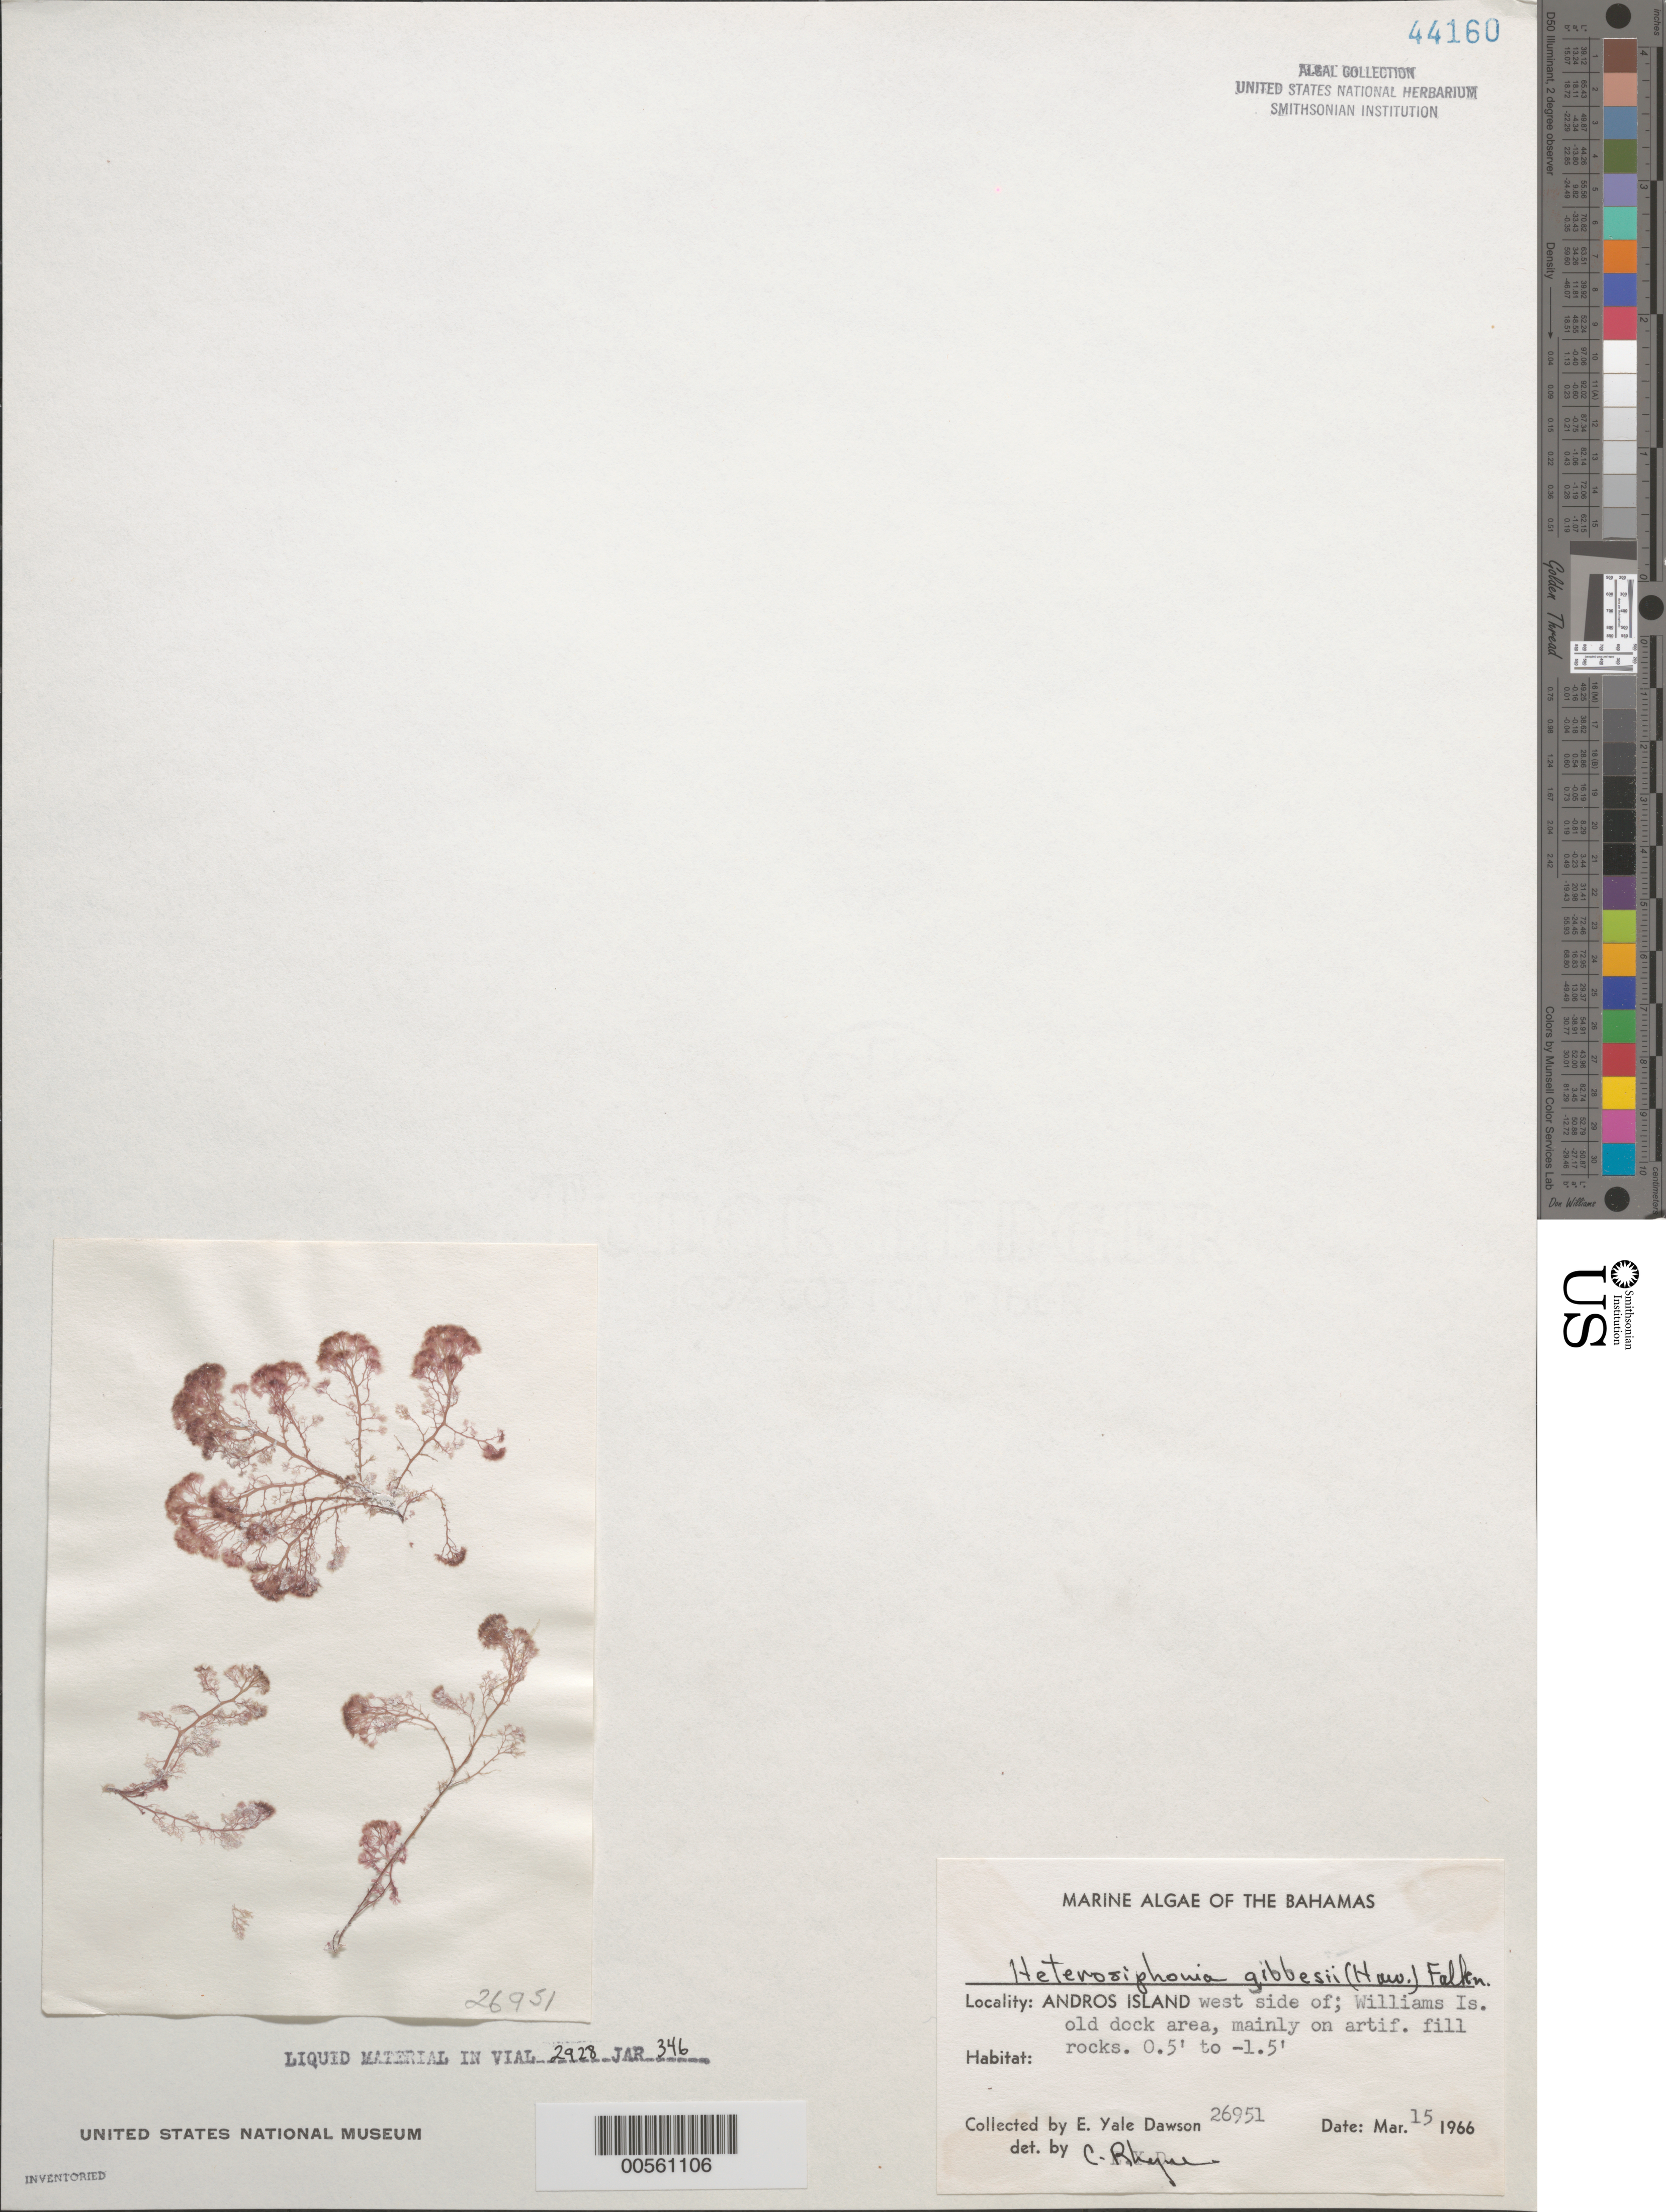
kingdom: Plantae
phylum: Rhodophyta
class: Florideophyceae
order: Ceramiales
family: Dasyaceae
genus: Heterosiphonia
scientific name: Heterosiphonia gibbesii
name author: (Harv.)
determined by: Rhyne, C. F.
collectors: E. Y. Dawson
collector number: EYD 26951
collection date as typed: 15 Mar 1966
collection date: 1966-03-15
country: Bahamas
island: Andros Island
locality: West side of Andros Island, Williams Island old dock area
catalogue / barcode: US 44160